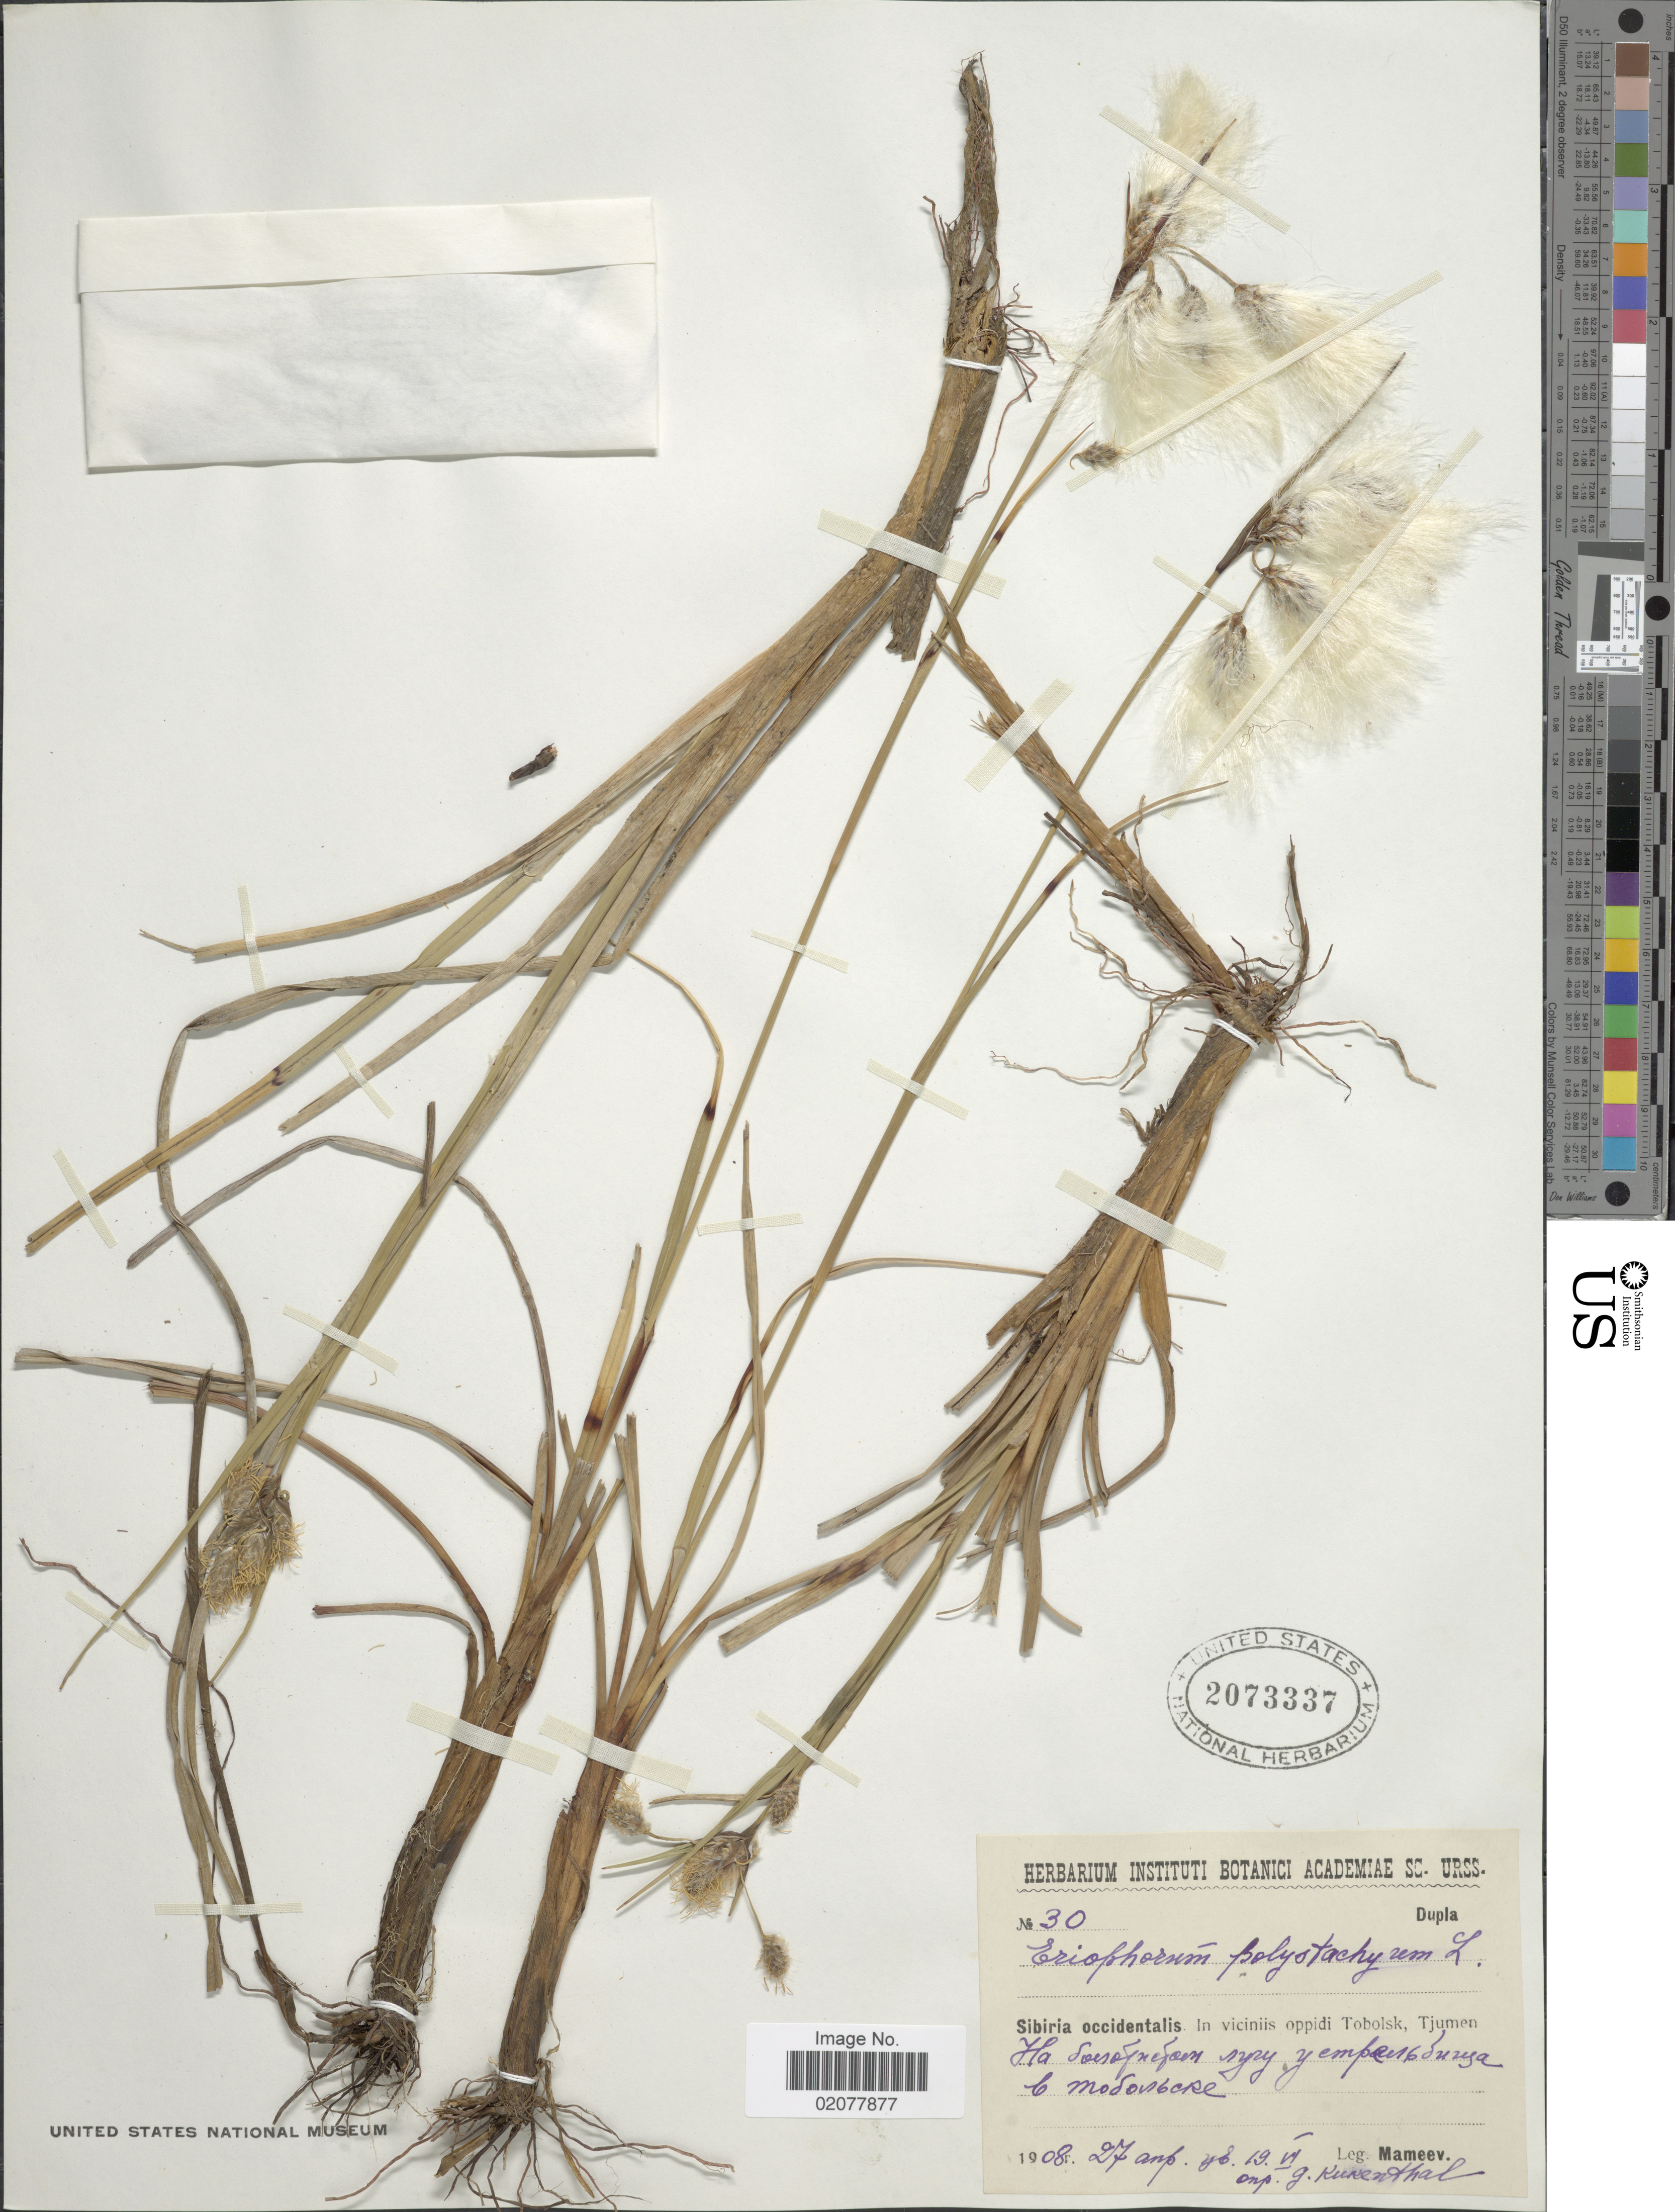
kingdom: Plantae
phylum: Tracheophyta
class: Liliopsida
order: Poales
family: Cyperaceae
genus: Eriophorum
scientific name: Eriophorum angustifolium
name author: Honck.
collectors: Mameev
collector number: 30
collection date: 1908-04-27/1908-06-19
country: Russian Federation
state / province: Tyumen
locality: Sibiria occidentalis. In viciniis oppidi Tobolsk, Tjumen.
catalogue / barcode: US 2073337